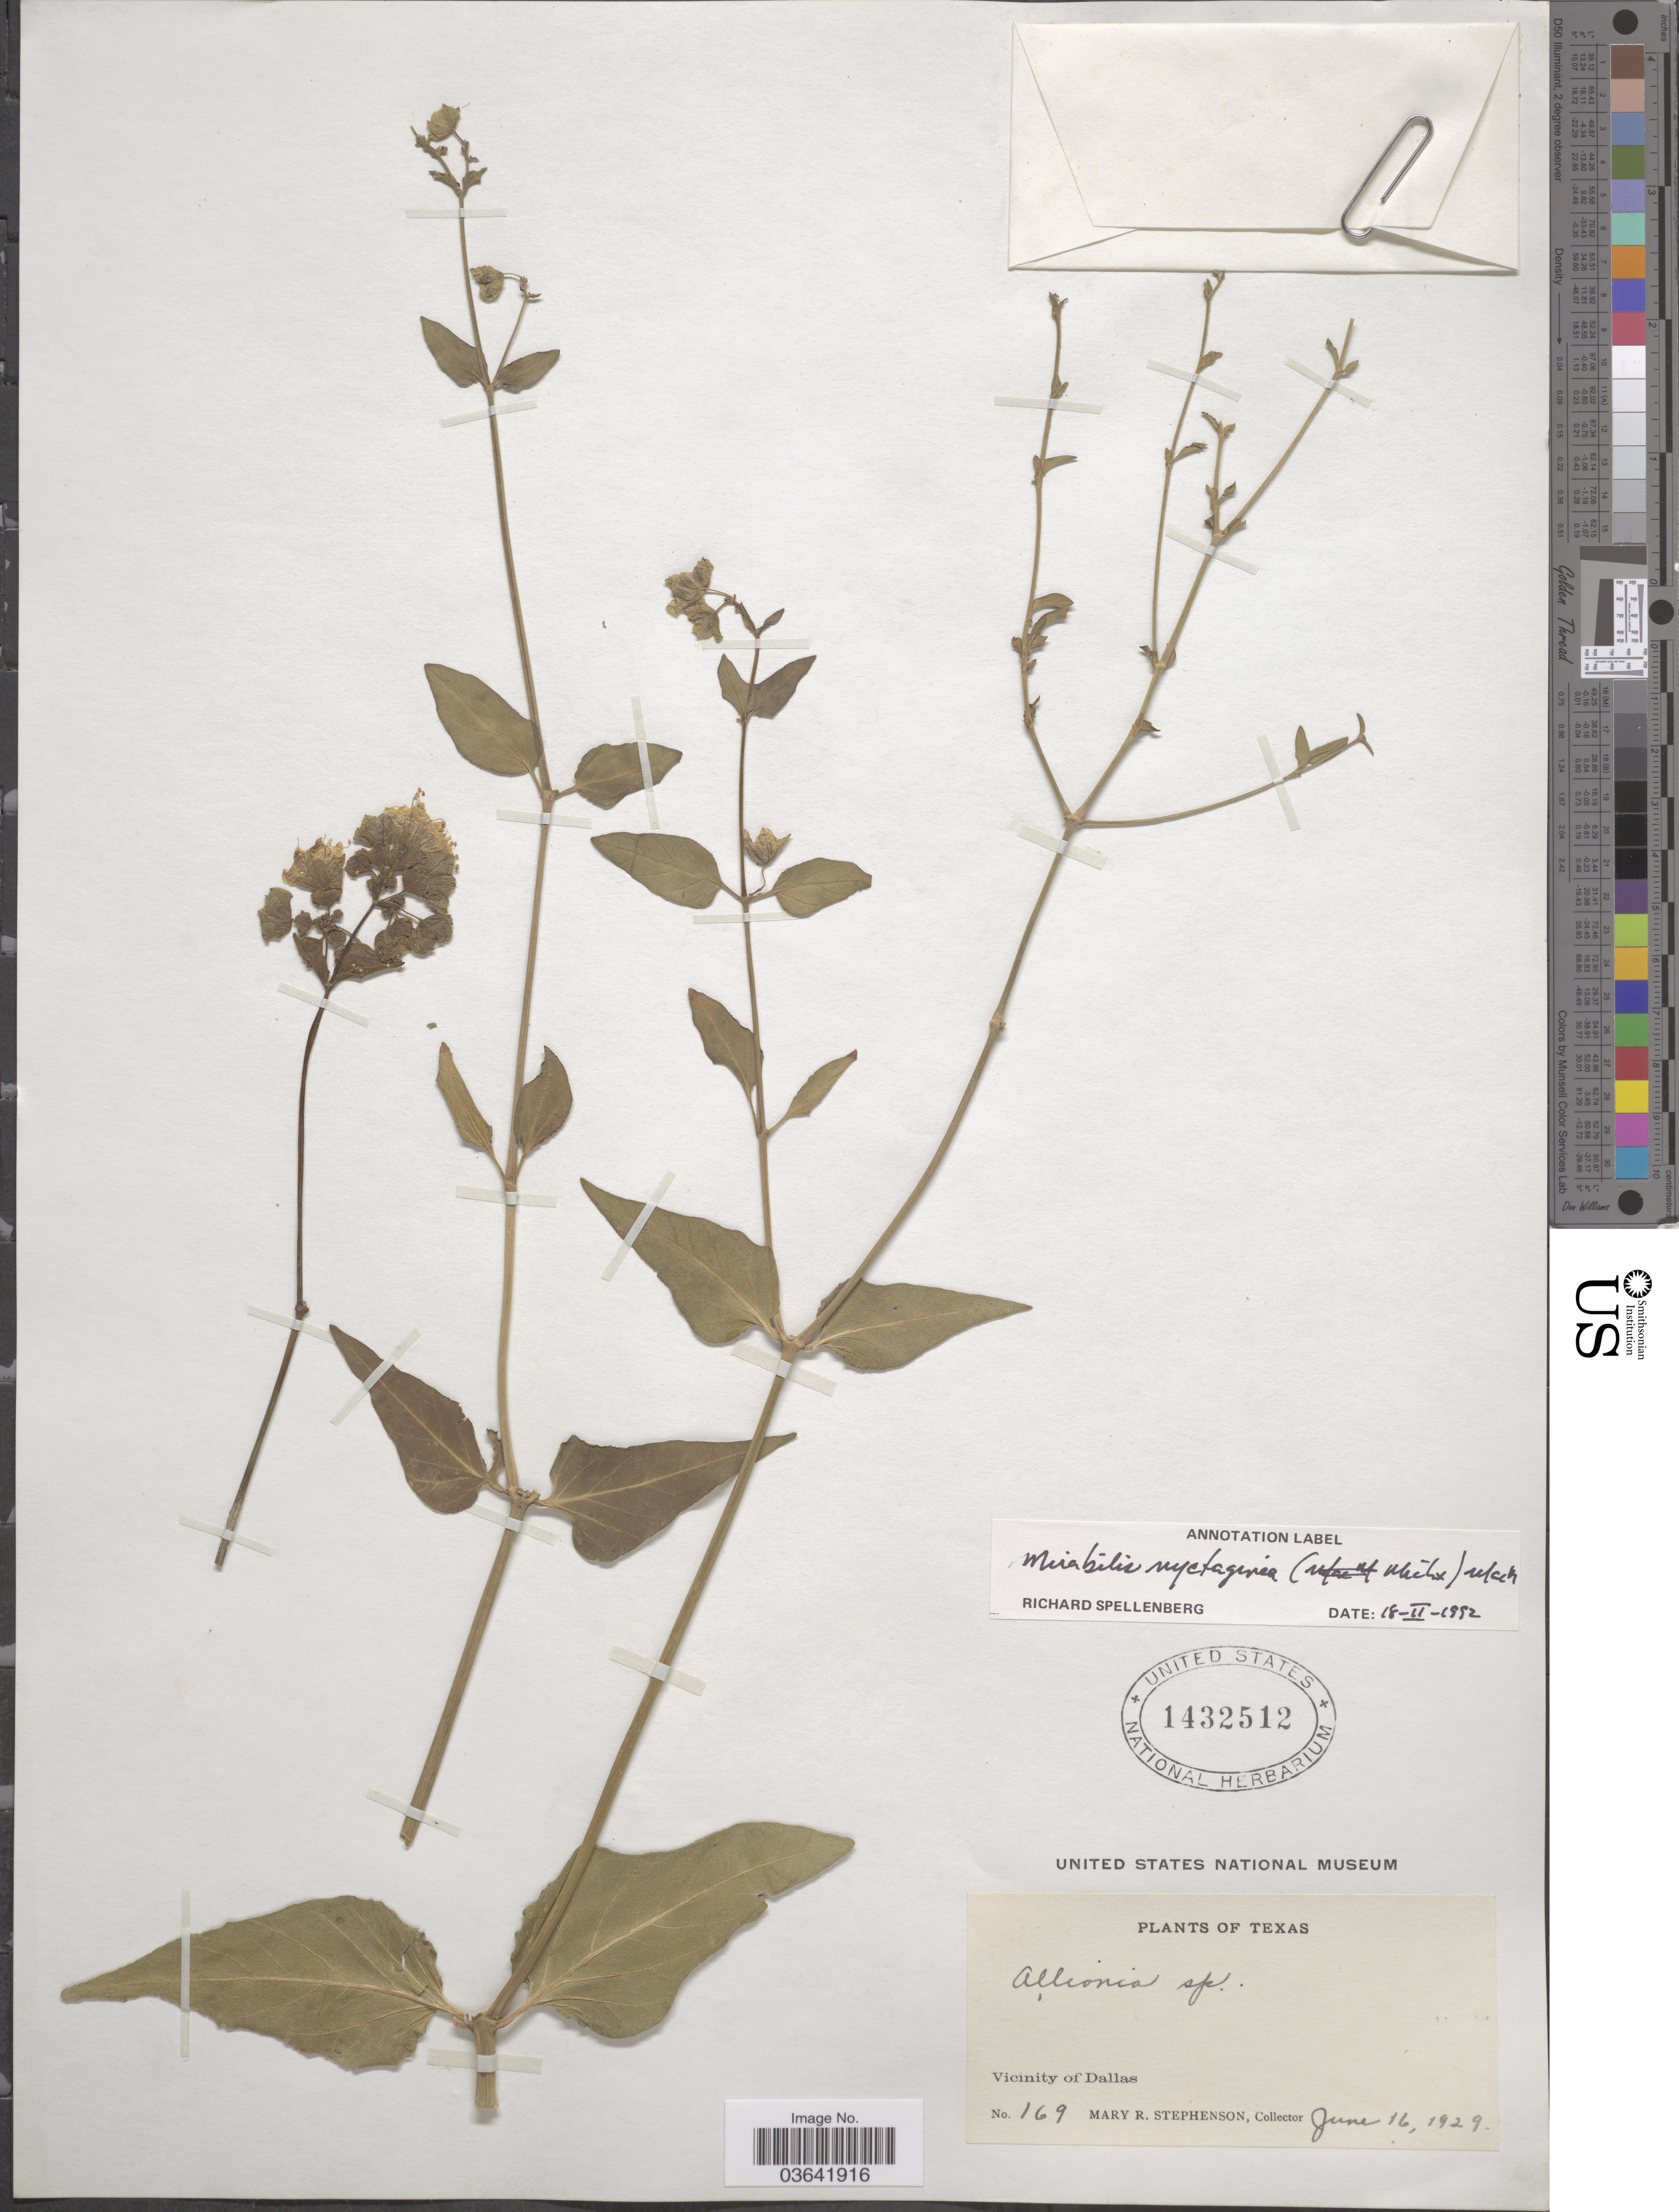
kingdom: Plantae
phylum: Tracheophyta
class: Magnoliopsida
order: Caryophyllales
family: Nyctaginaceae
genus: Mirabilis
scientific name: Mirabilis nyctaginea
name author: (Michx.) MacMill.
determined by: Spellenberg, R.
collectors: M. Stephenson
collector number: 169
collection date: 1929-06-16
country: United States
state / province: Texas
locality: Vicinity of Dallas.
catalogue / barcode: US 1432512